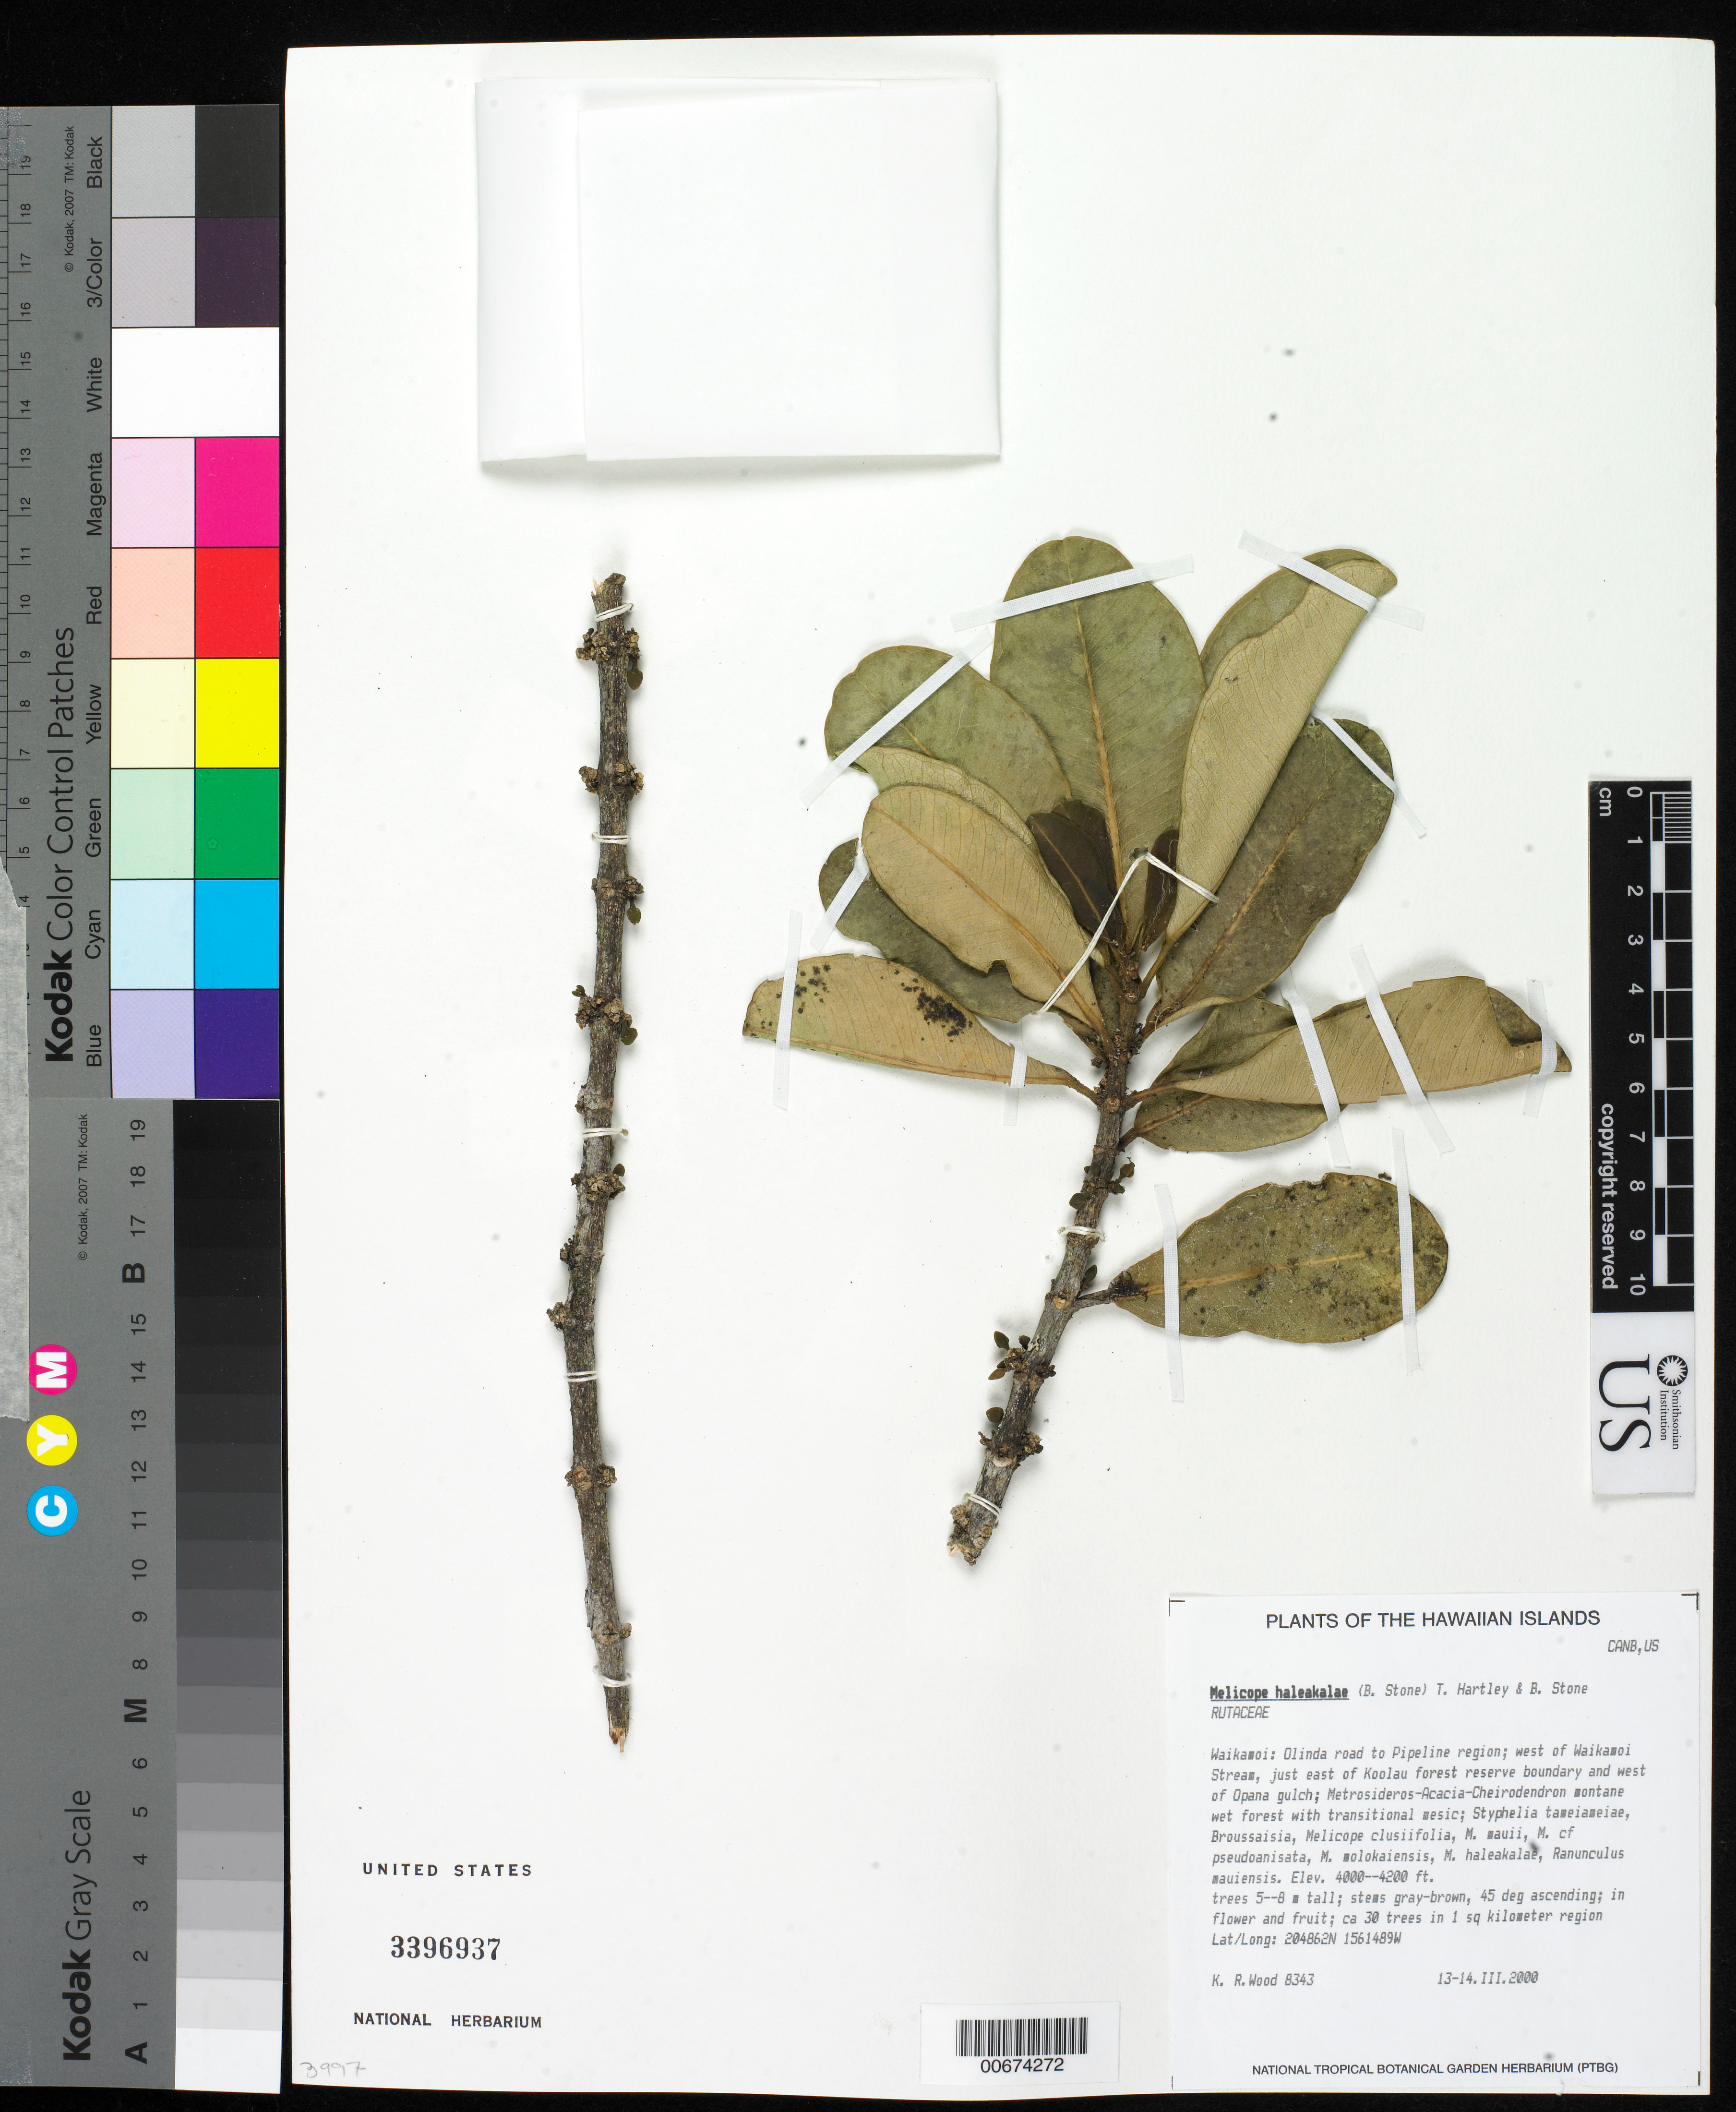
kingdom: Plantae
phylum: Tracheophyta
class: Magnoliopsida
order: Sapindales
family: Rutaceae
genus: Melicope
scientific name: Melicope haleakalae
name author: (B.C. Stone) T.G. Hartley & B.C. Stone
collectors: K. R. Wood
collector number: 8343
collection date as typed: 13 Mar 2000 to 14 Mar 2000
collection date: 2000-03-13/2000-03-14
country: United States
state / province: Hawaii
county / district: Maui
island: Maui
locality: Waikamoi: Olinda road to Pipeline region; west of Waikamoi Stream, just east of Koolau forest reserve boundary and wet of Opana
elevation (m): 1219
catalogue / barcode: US 3396937